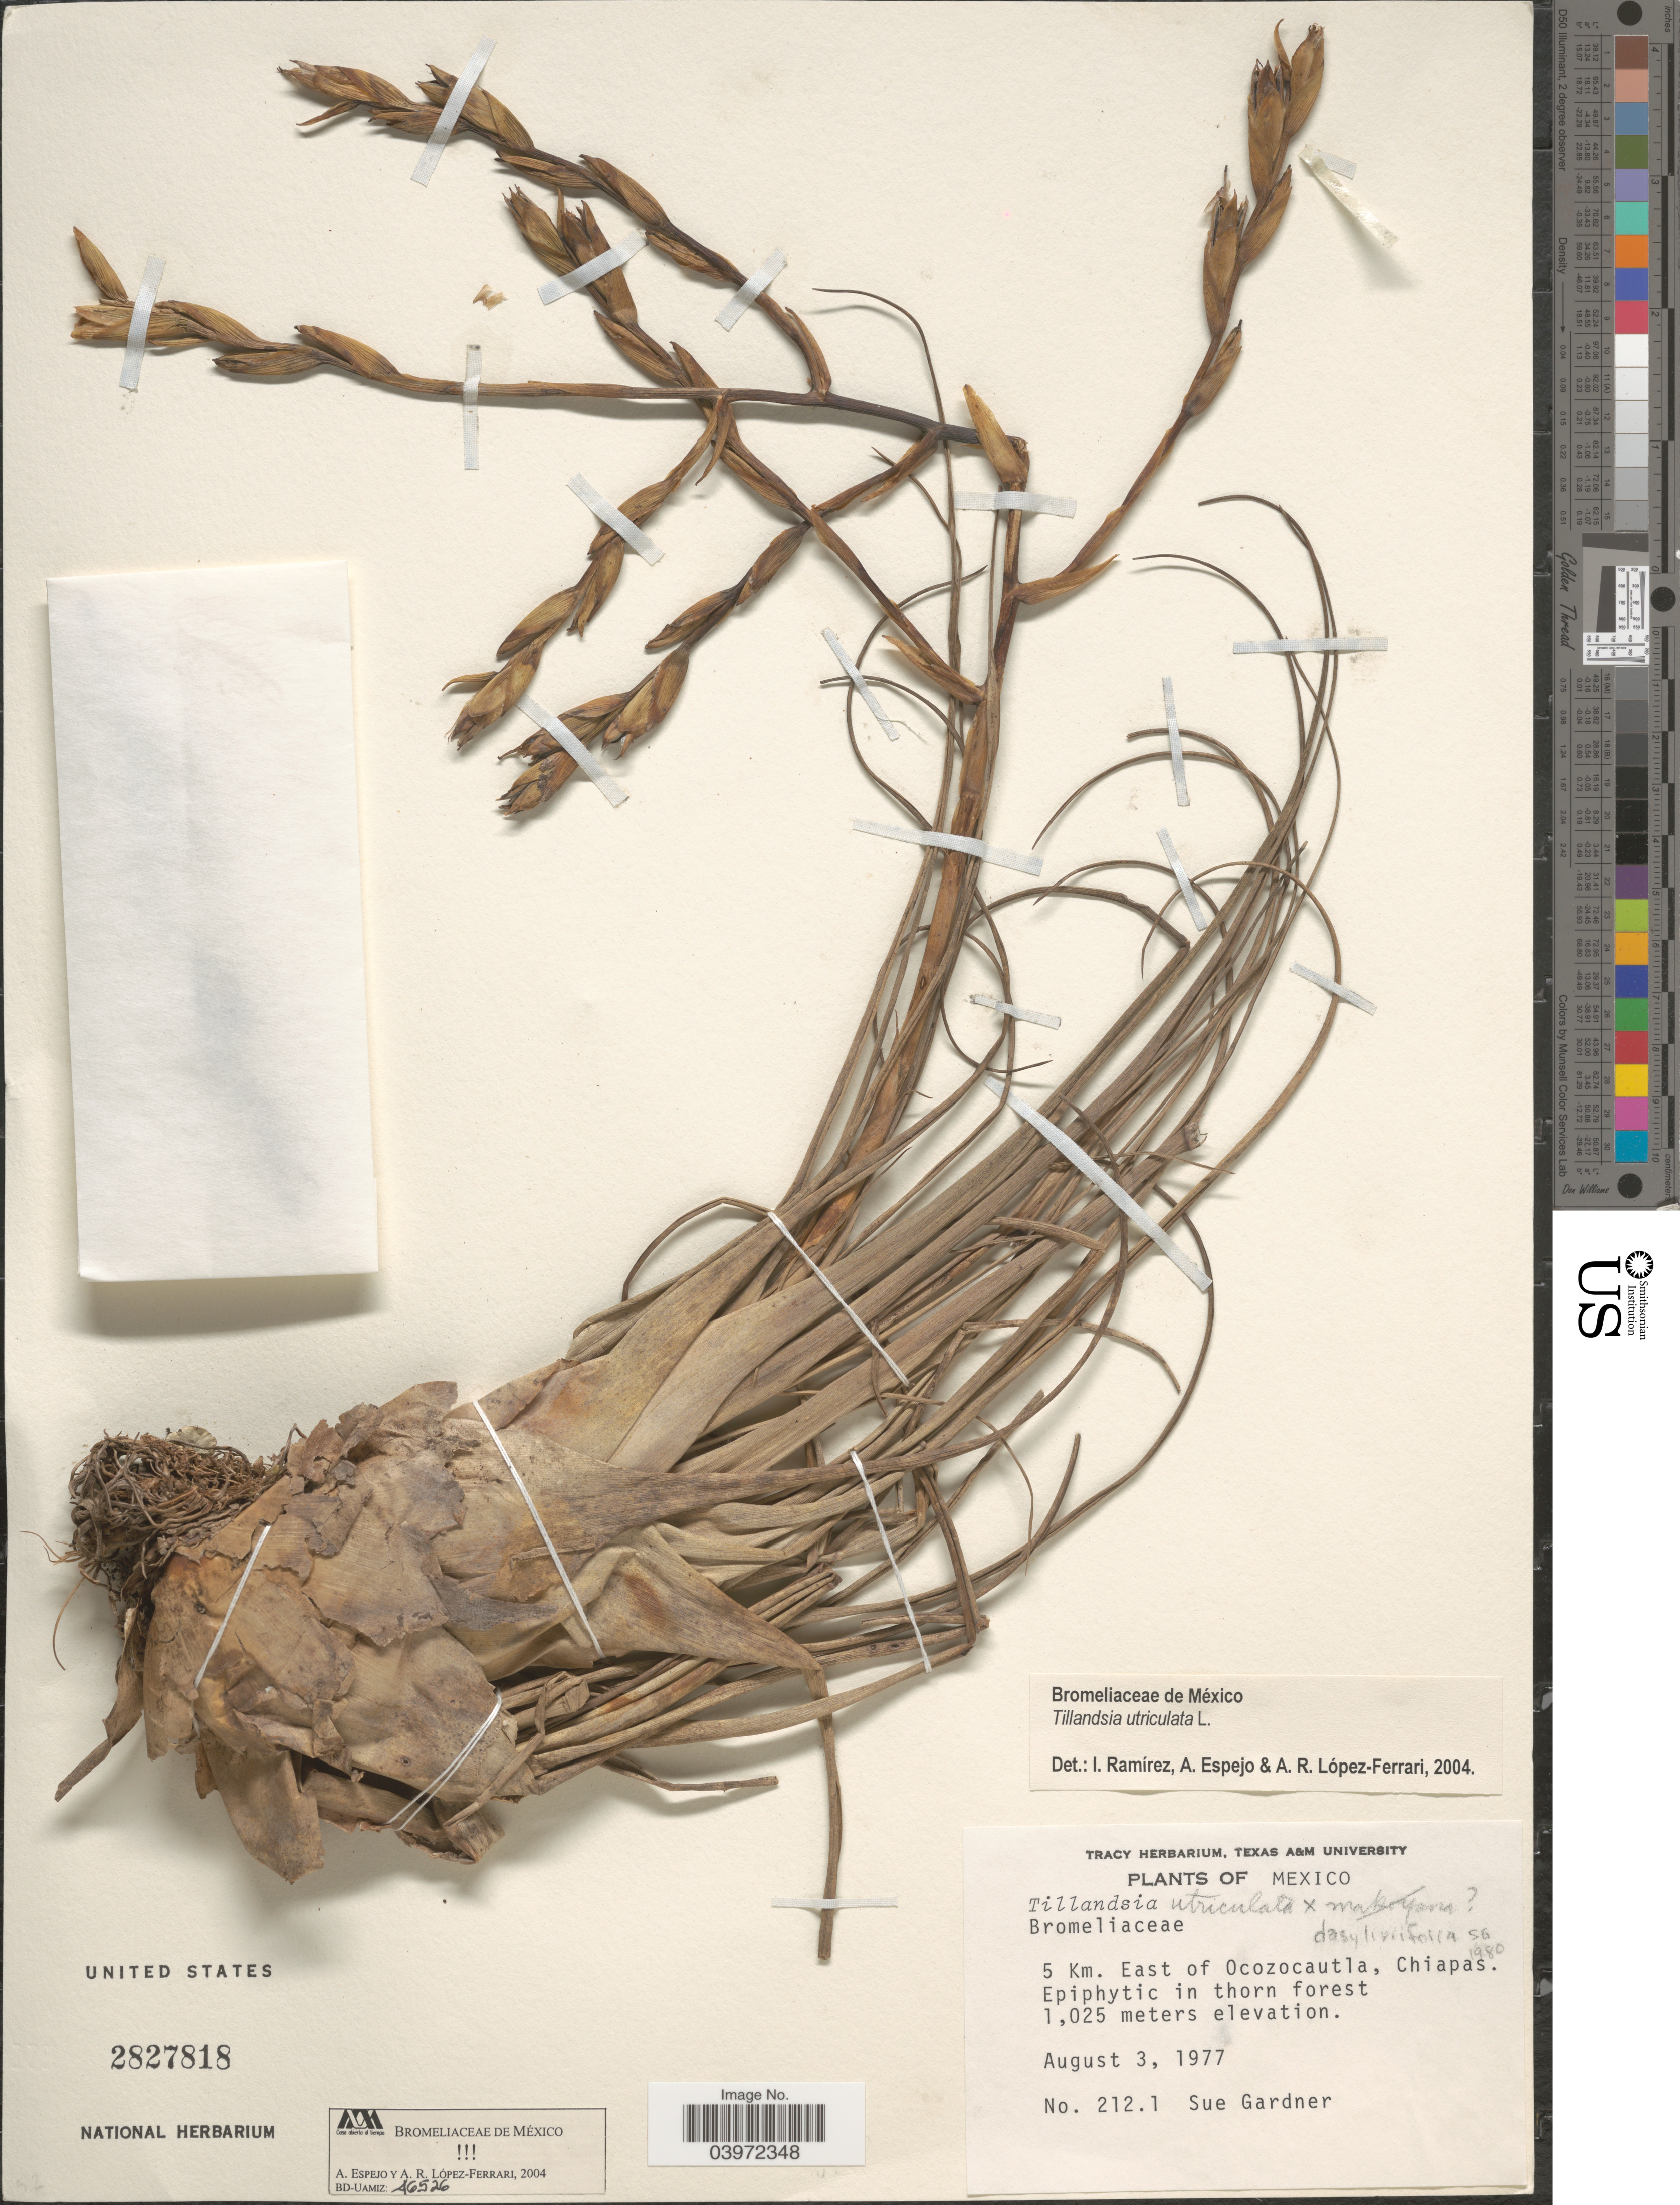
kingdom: Plantae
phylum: Tracheophyta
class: Liliopsida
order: Poales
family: Bromeliaceae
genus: Tillandsia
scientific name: Tillandsia utriculata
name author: L.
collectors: S. Gardner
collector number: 212.1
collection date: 1977-08-03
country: Mexico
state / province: Chiapas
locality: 5 Km. East of Ocozocautla. Epiphytic in thorn forest.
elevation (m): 1025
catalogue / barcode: US 2827818